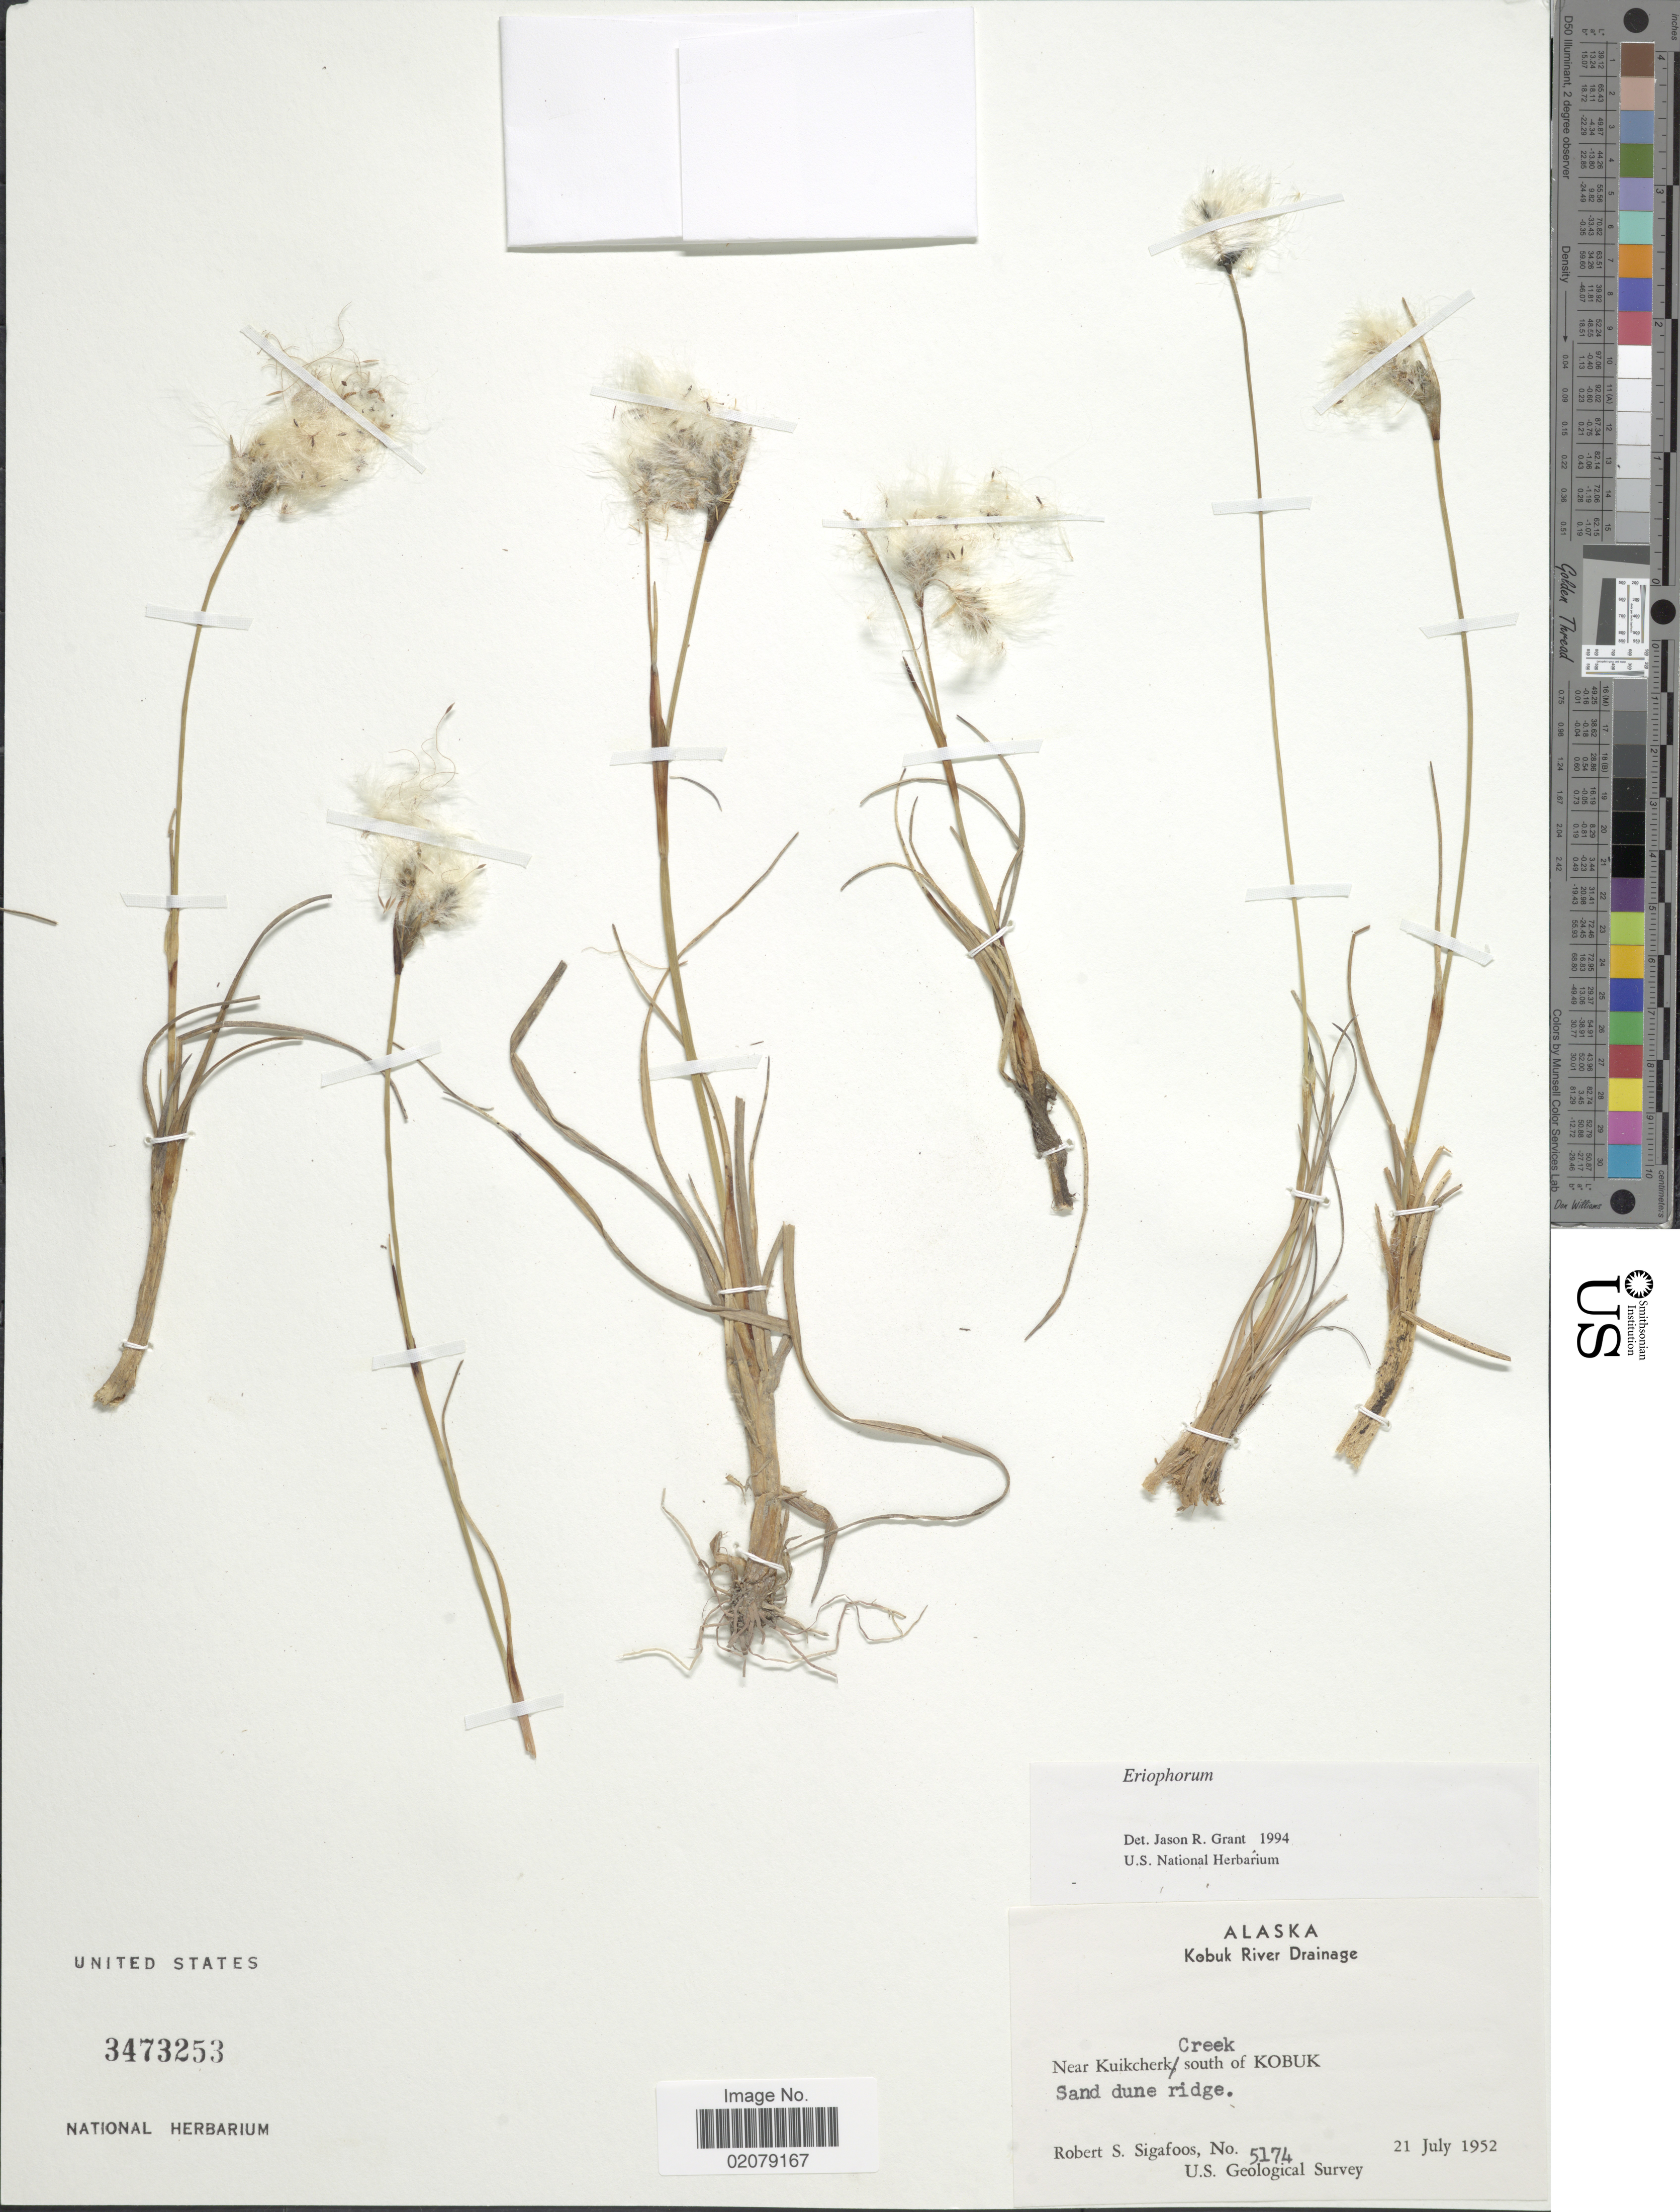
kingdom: Plantae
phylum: Tracheophyta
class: Liliopsida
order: Poales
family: Cyperaceae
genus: Eriophorum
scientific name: Eriophorum sp.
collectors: R. Sigafoos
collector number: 5174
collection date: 1952-07-21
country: United States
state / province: Alaska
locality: Kobuk River Drainage, Near Kuikcherk/Creek of Kobuk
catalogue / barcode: US 3473253